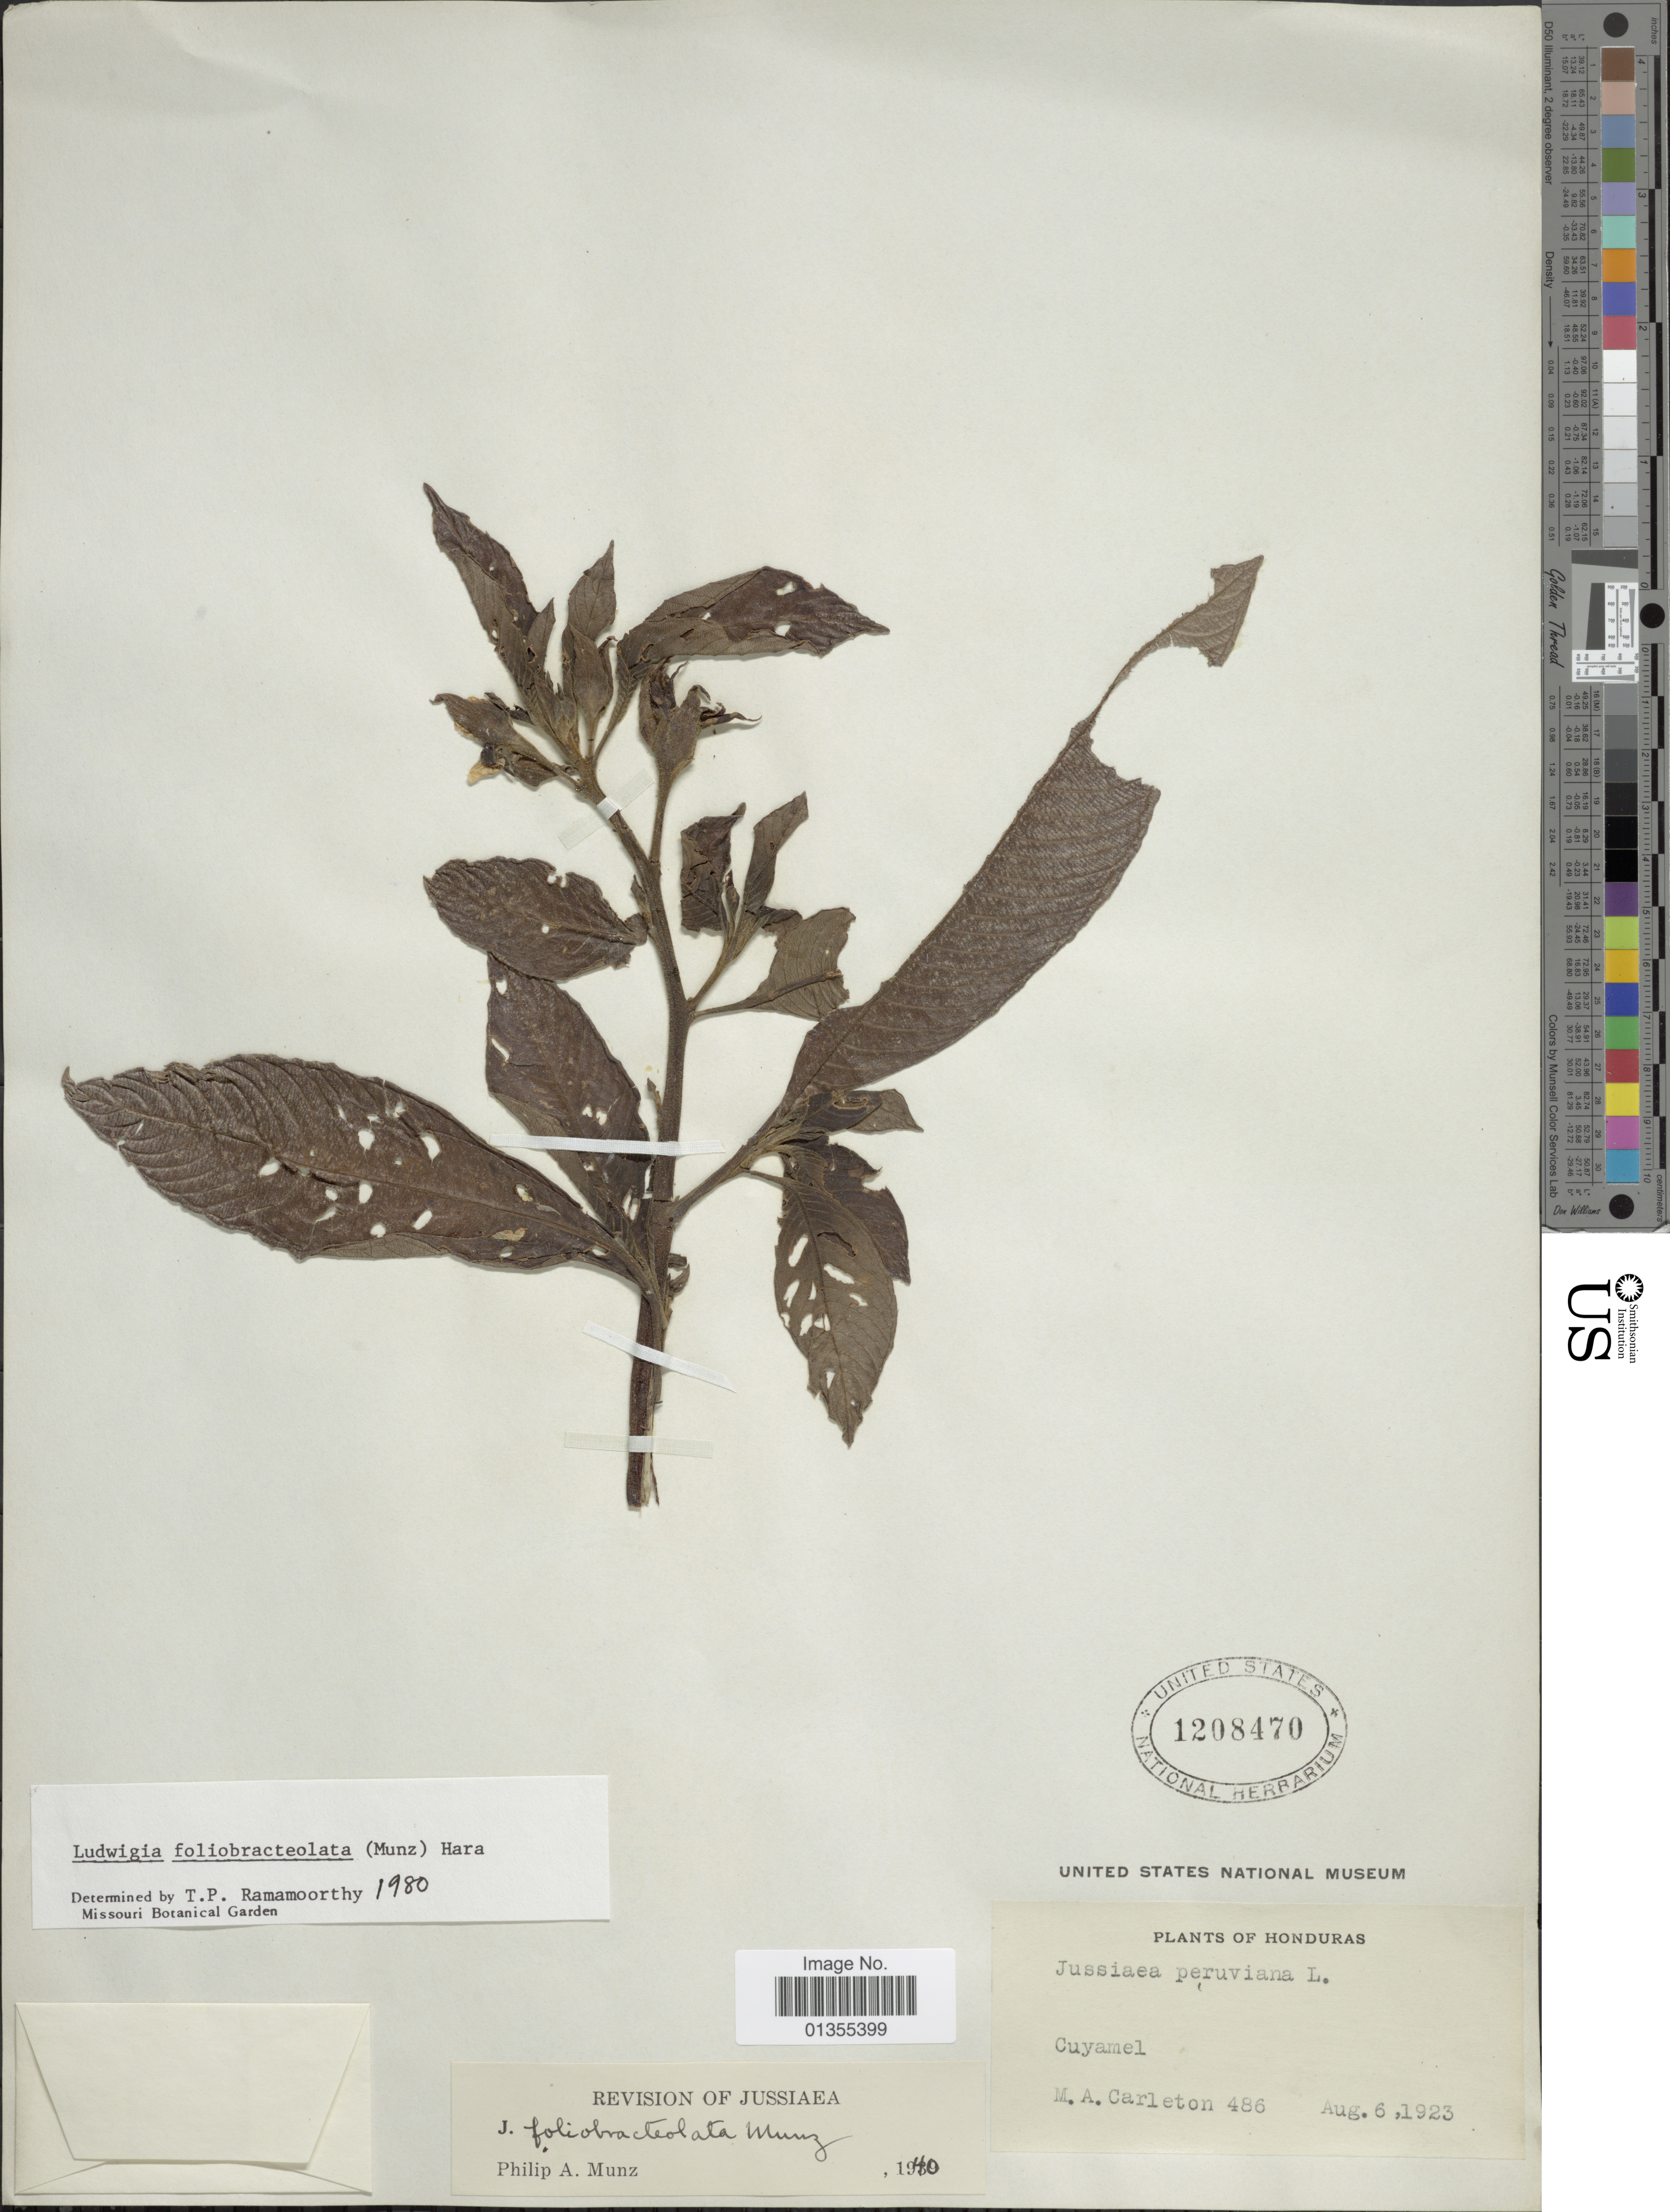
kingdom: Plantae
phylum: Tracheophyta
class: Magnoliopsida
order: Myrtales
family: Onagraceae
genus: Ludwigia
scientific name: Ludwigia foliobracteolata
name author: (Munz) H. Hara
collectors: M. A. Carleton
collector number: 486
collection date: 1923-08-06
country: Honduras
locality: Cuyamel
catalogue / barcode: US 1208470